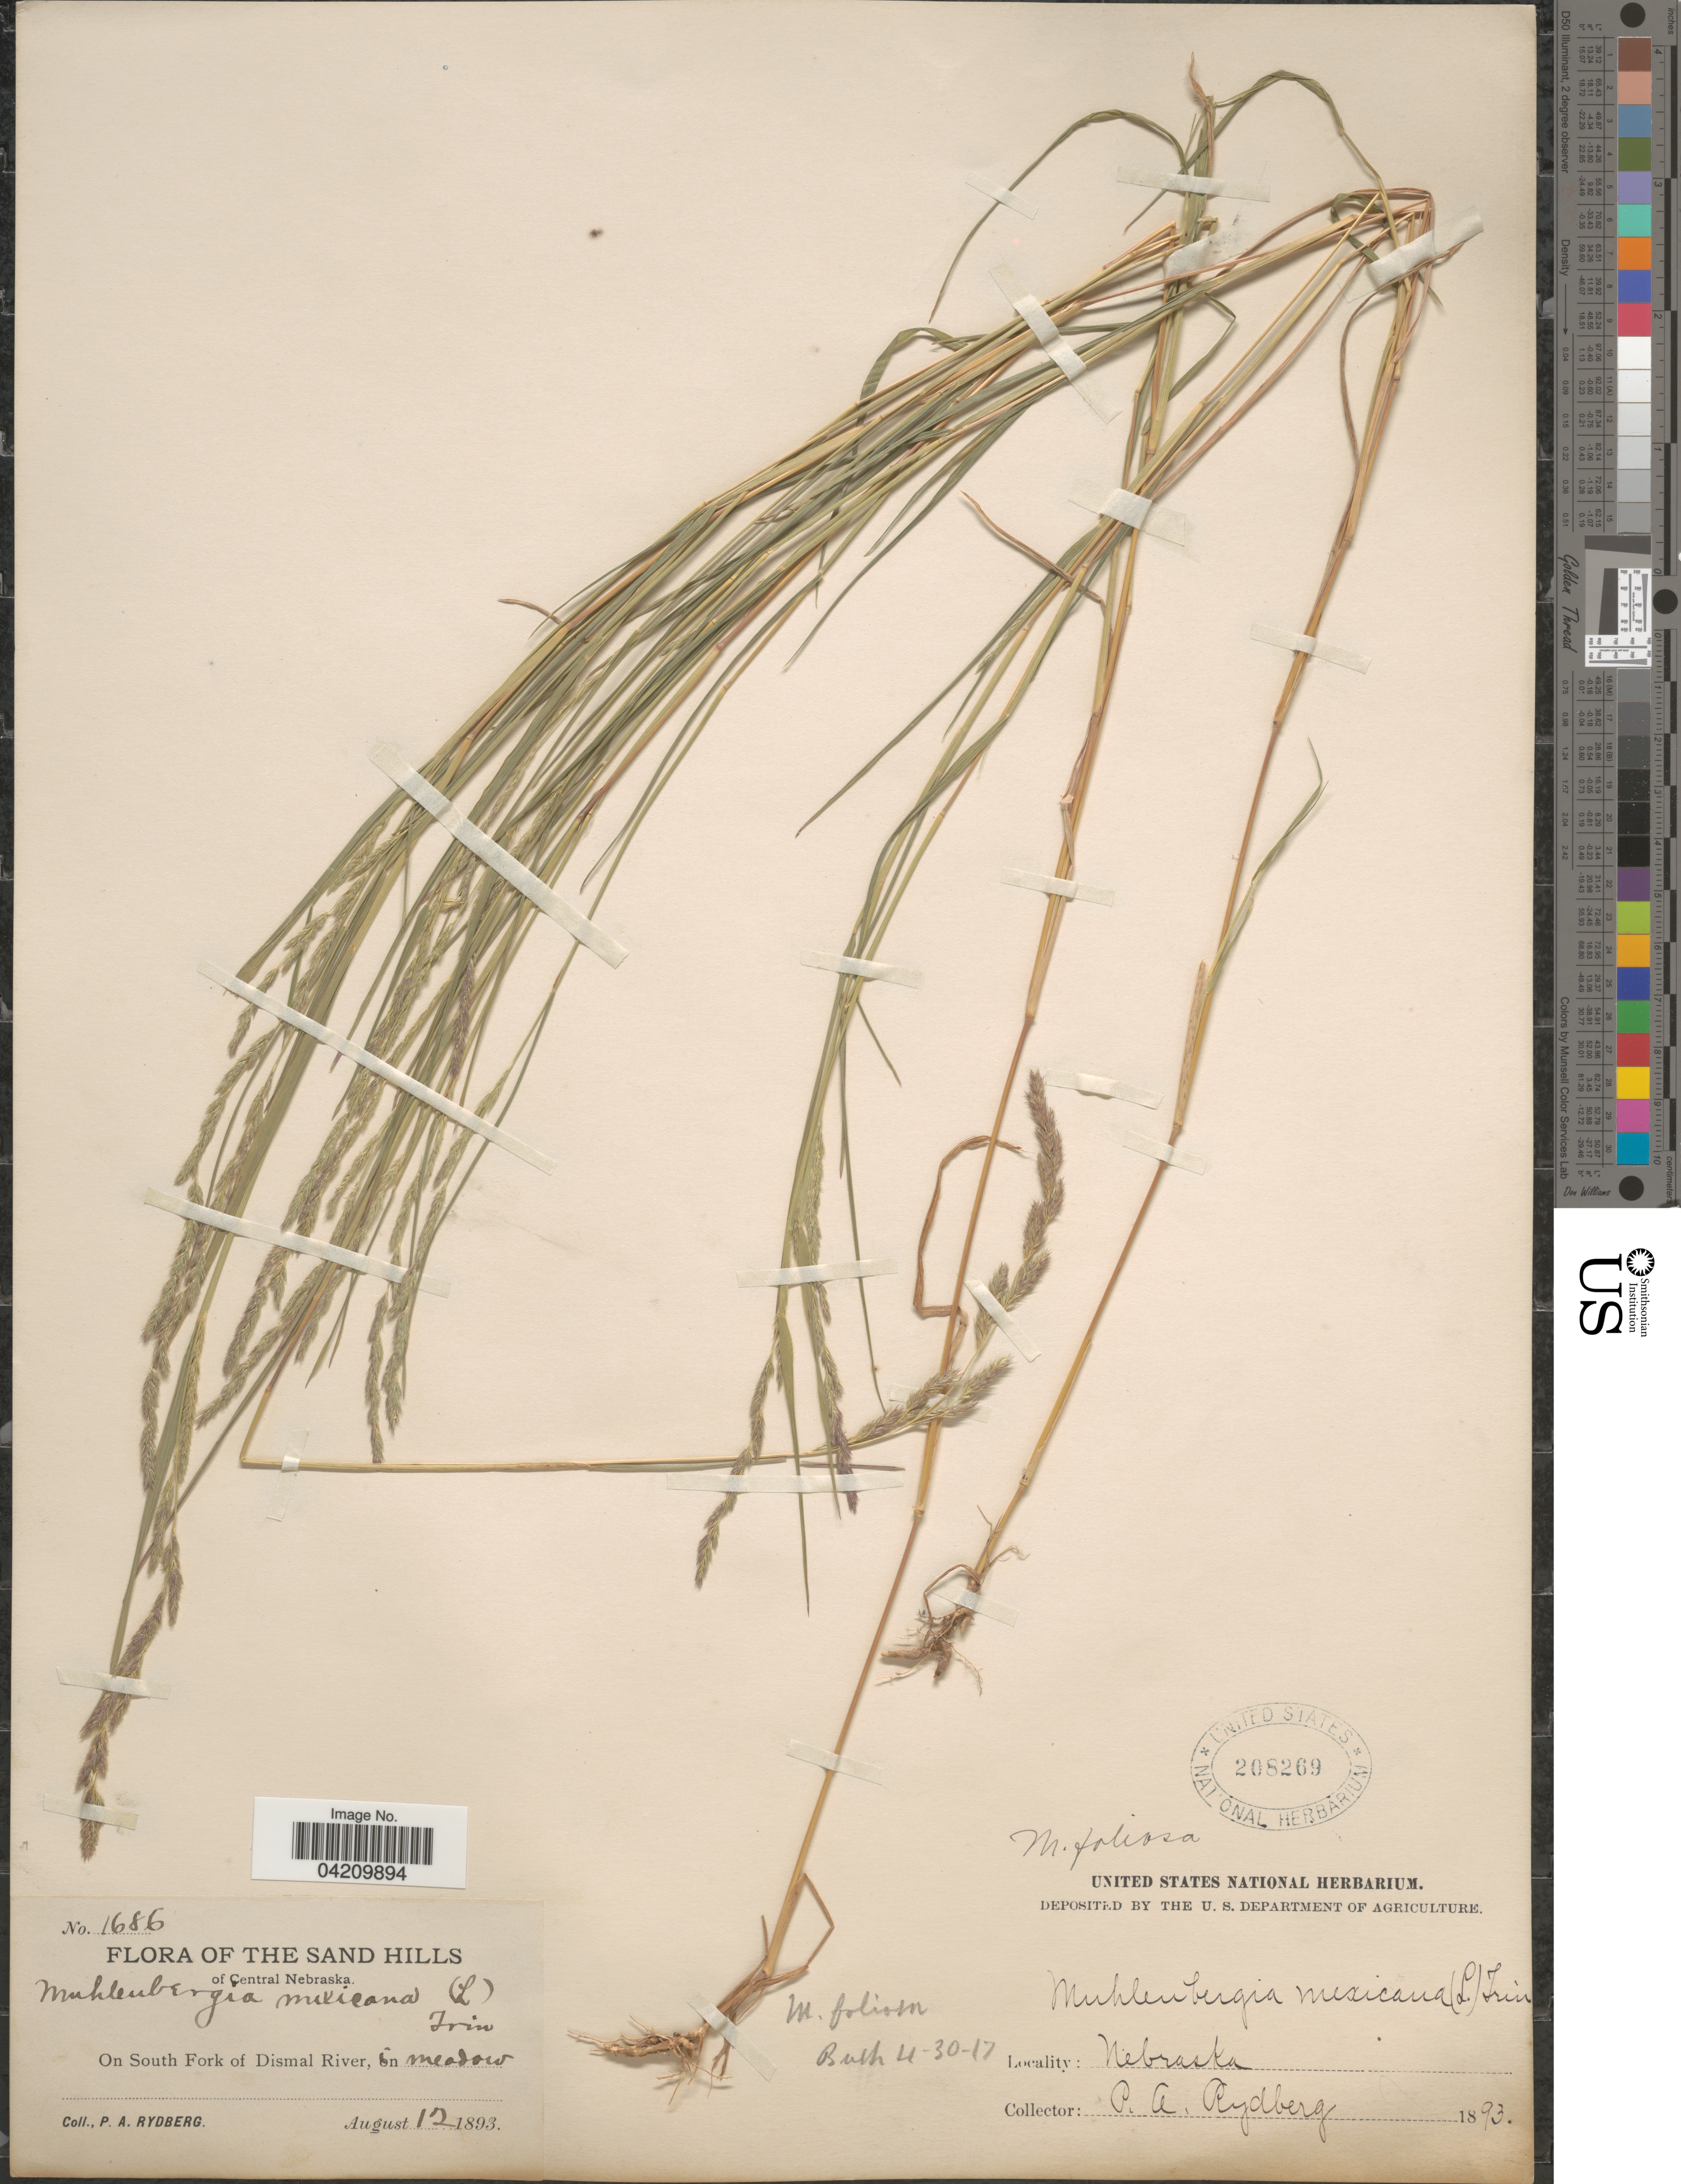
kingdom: Plantae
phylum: Tracheophyta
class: Liliopsida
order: Poales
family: Poaceae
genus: Muhlenbergia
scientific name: Muhlenbergia mexicana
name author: (L.) Trin.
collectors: P. A. Rydberg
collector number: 1686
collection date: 1893-08-12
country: United States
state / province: Nebraska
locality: The Sand Hills of Central Nebraska. On South Fork of Dismal River.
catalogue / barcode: US 208269